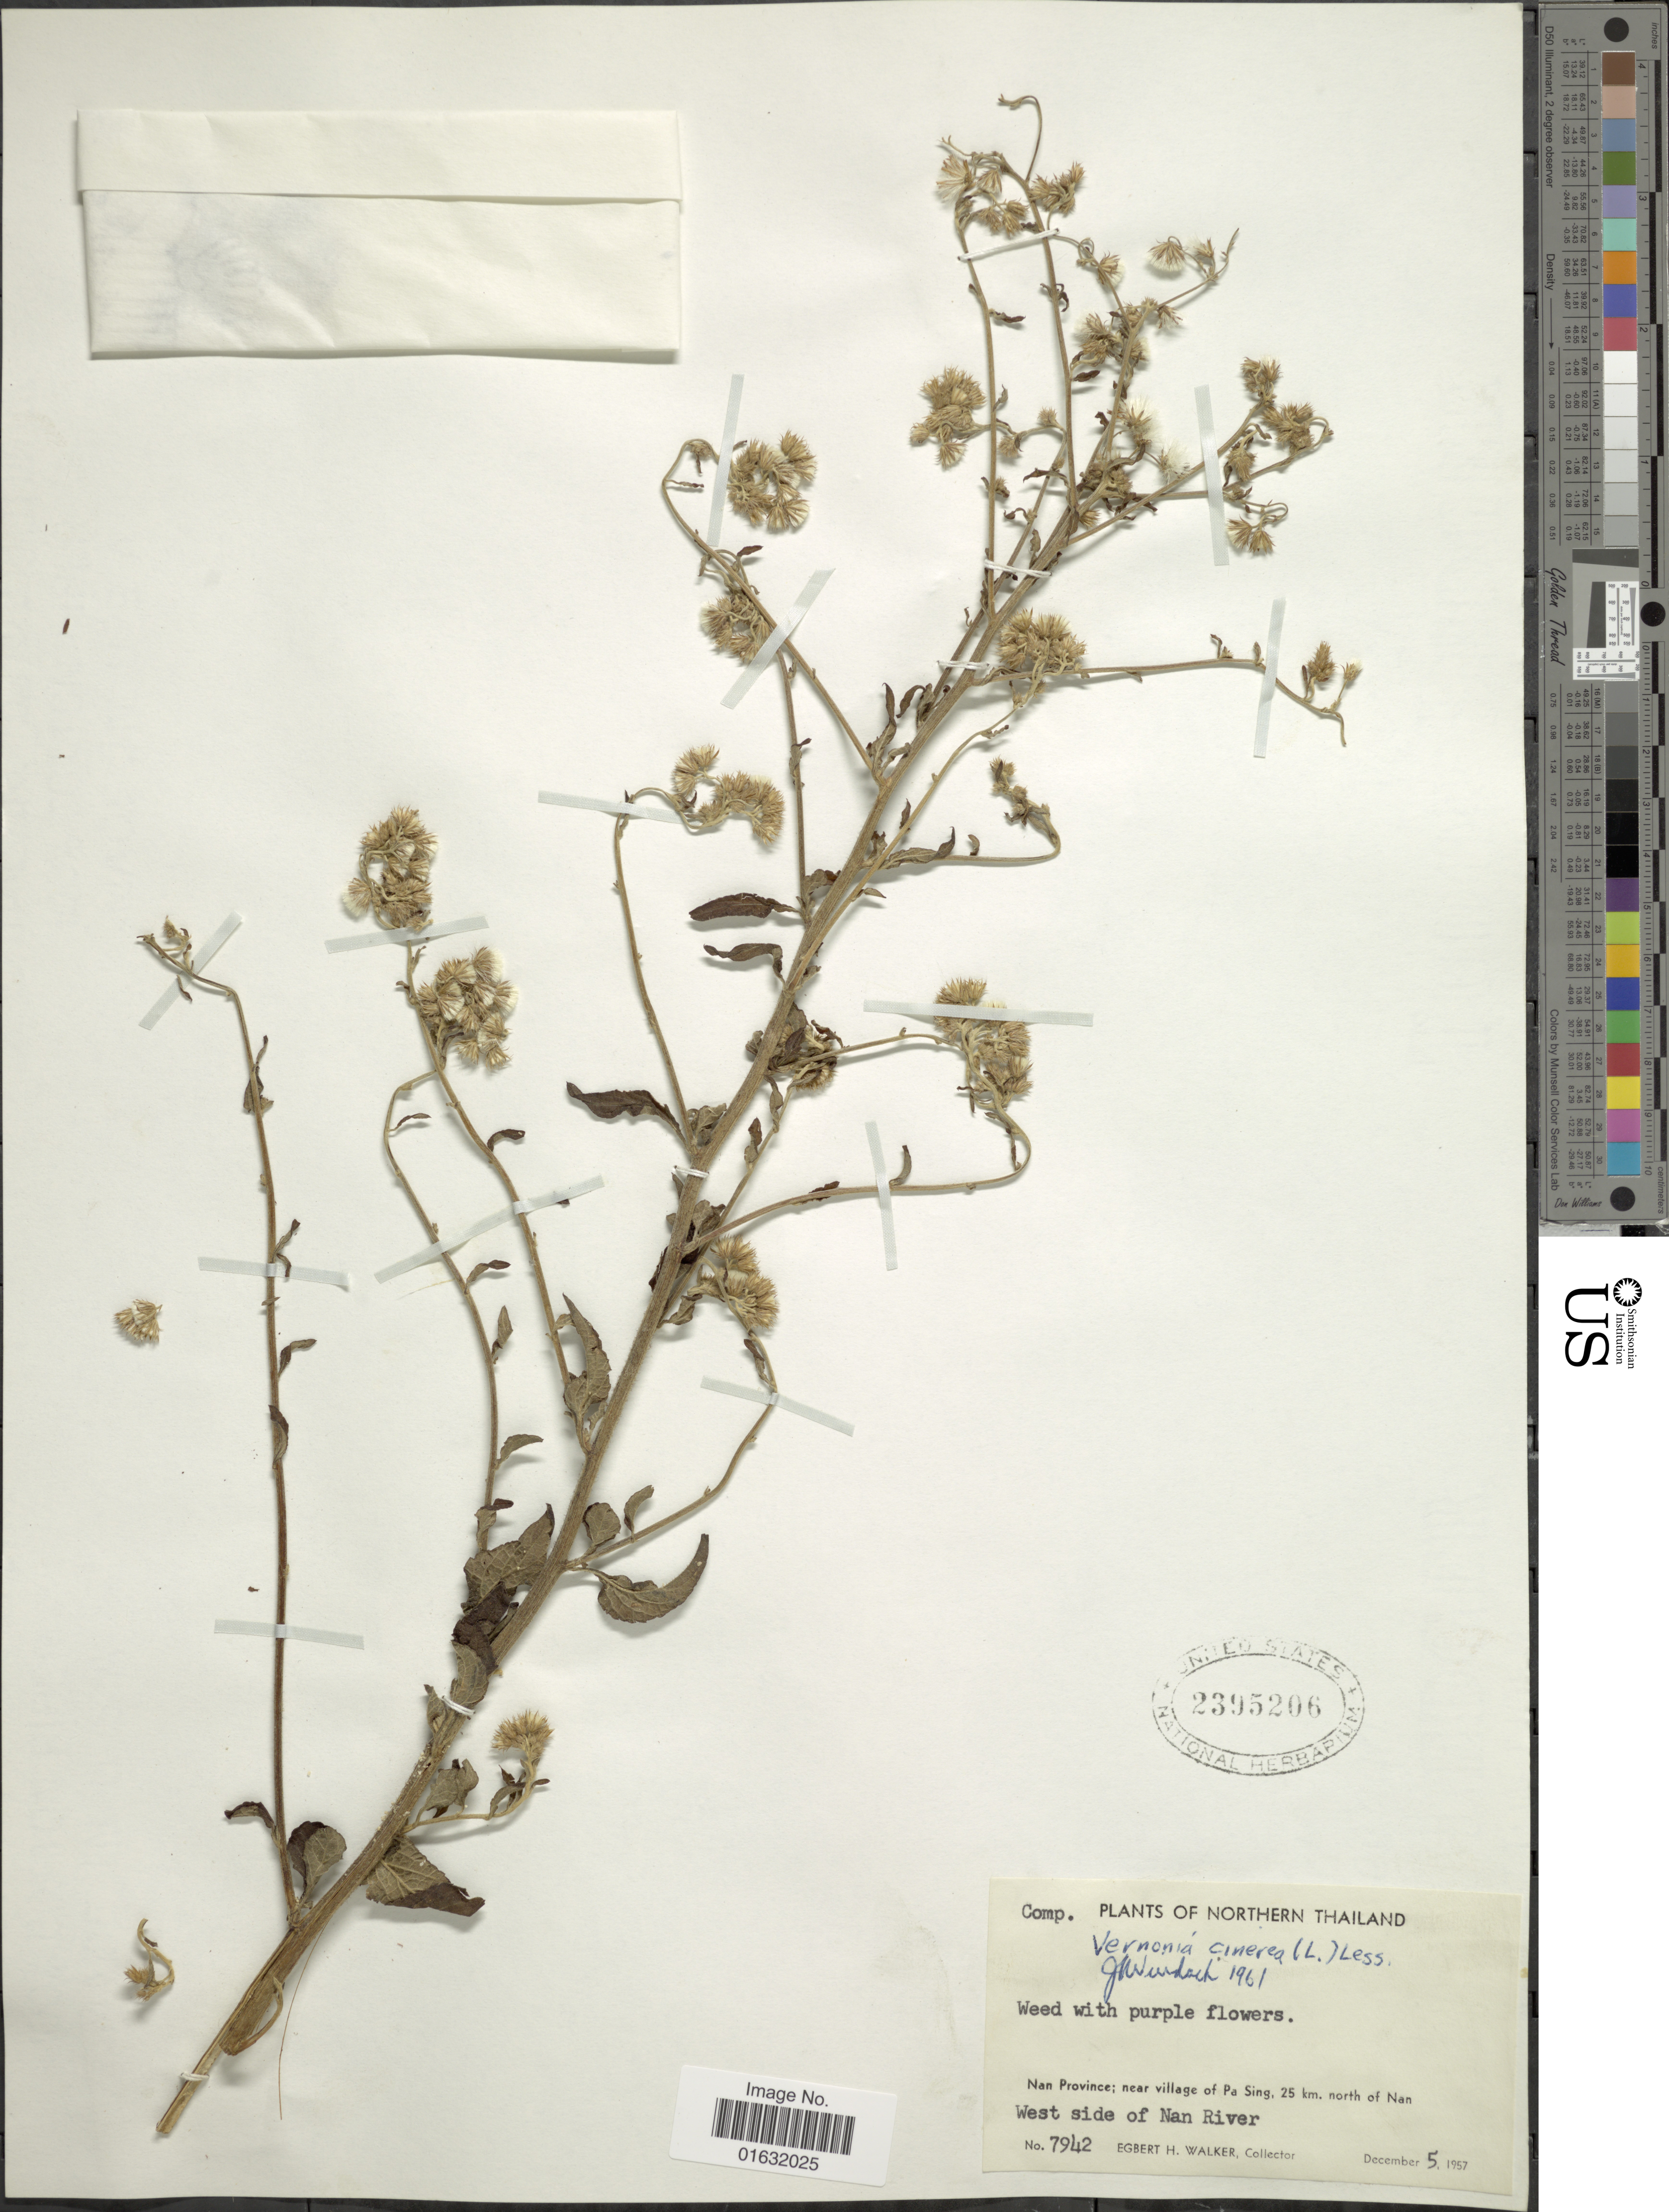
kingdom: Plantae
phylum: Tracheophyta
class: Magnoliopsida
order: Asterales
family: Asteraceae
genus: Cyanthillium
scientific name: Cyanthillium cinereum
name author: (L.) H. Rob.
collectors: E. H. Walker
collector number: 7942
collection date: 1957-12-05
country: Thailand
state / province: Nan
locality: Northern Thailand, Nan Province; near village of Pa Sing, 25 km. north of Nan, West side of Nan river.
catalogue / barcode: US 2395206